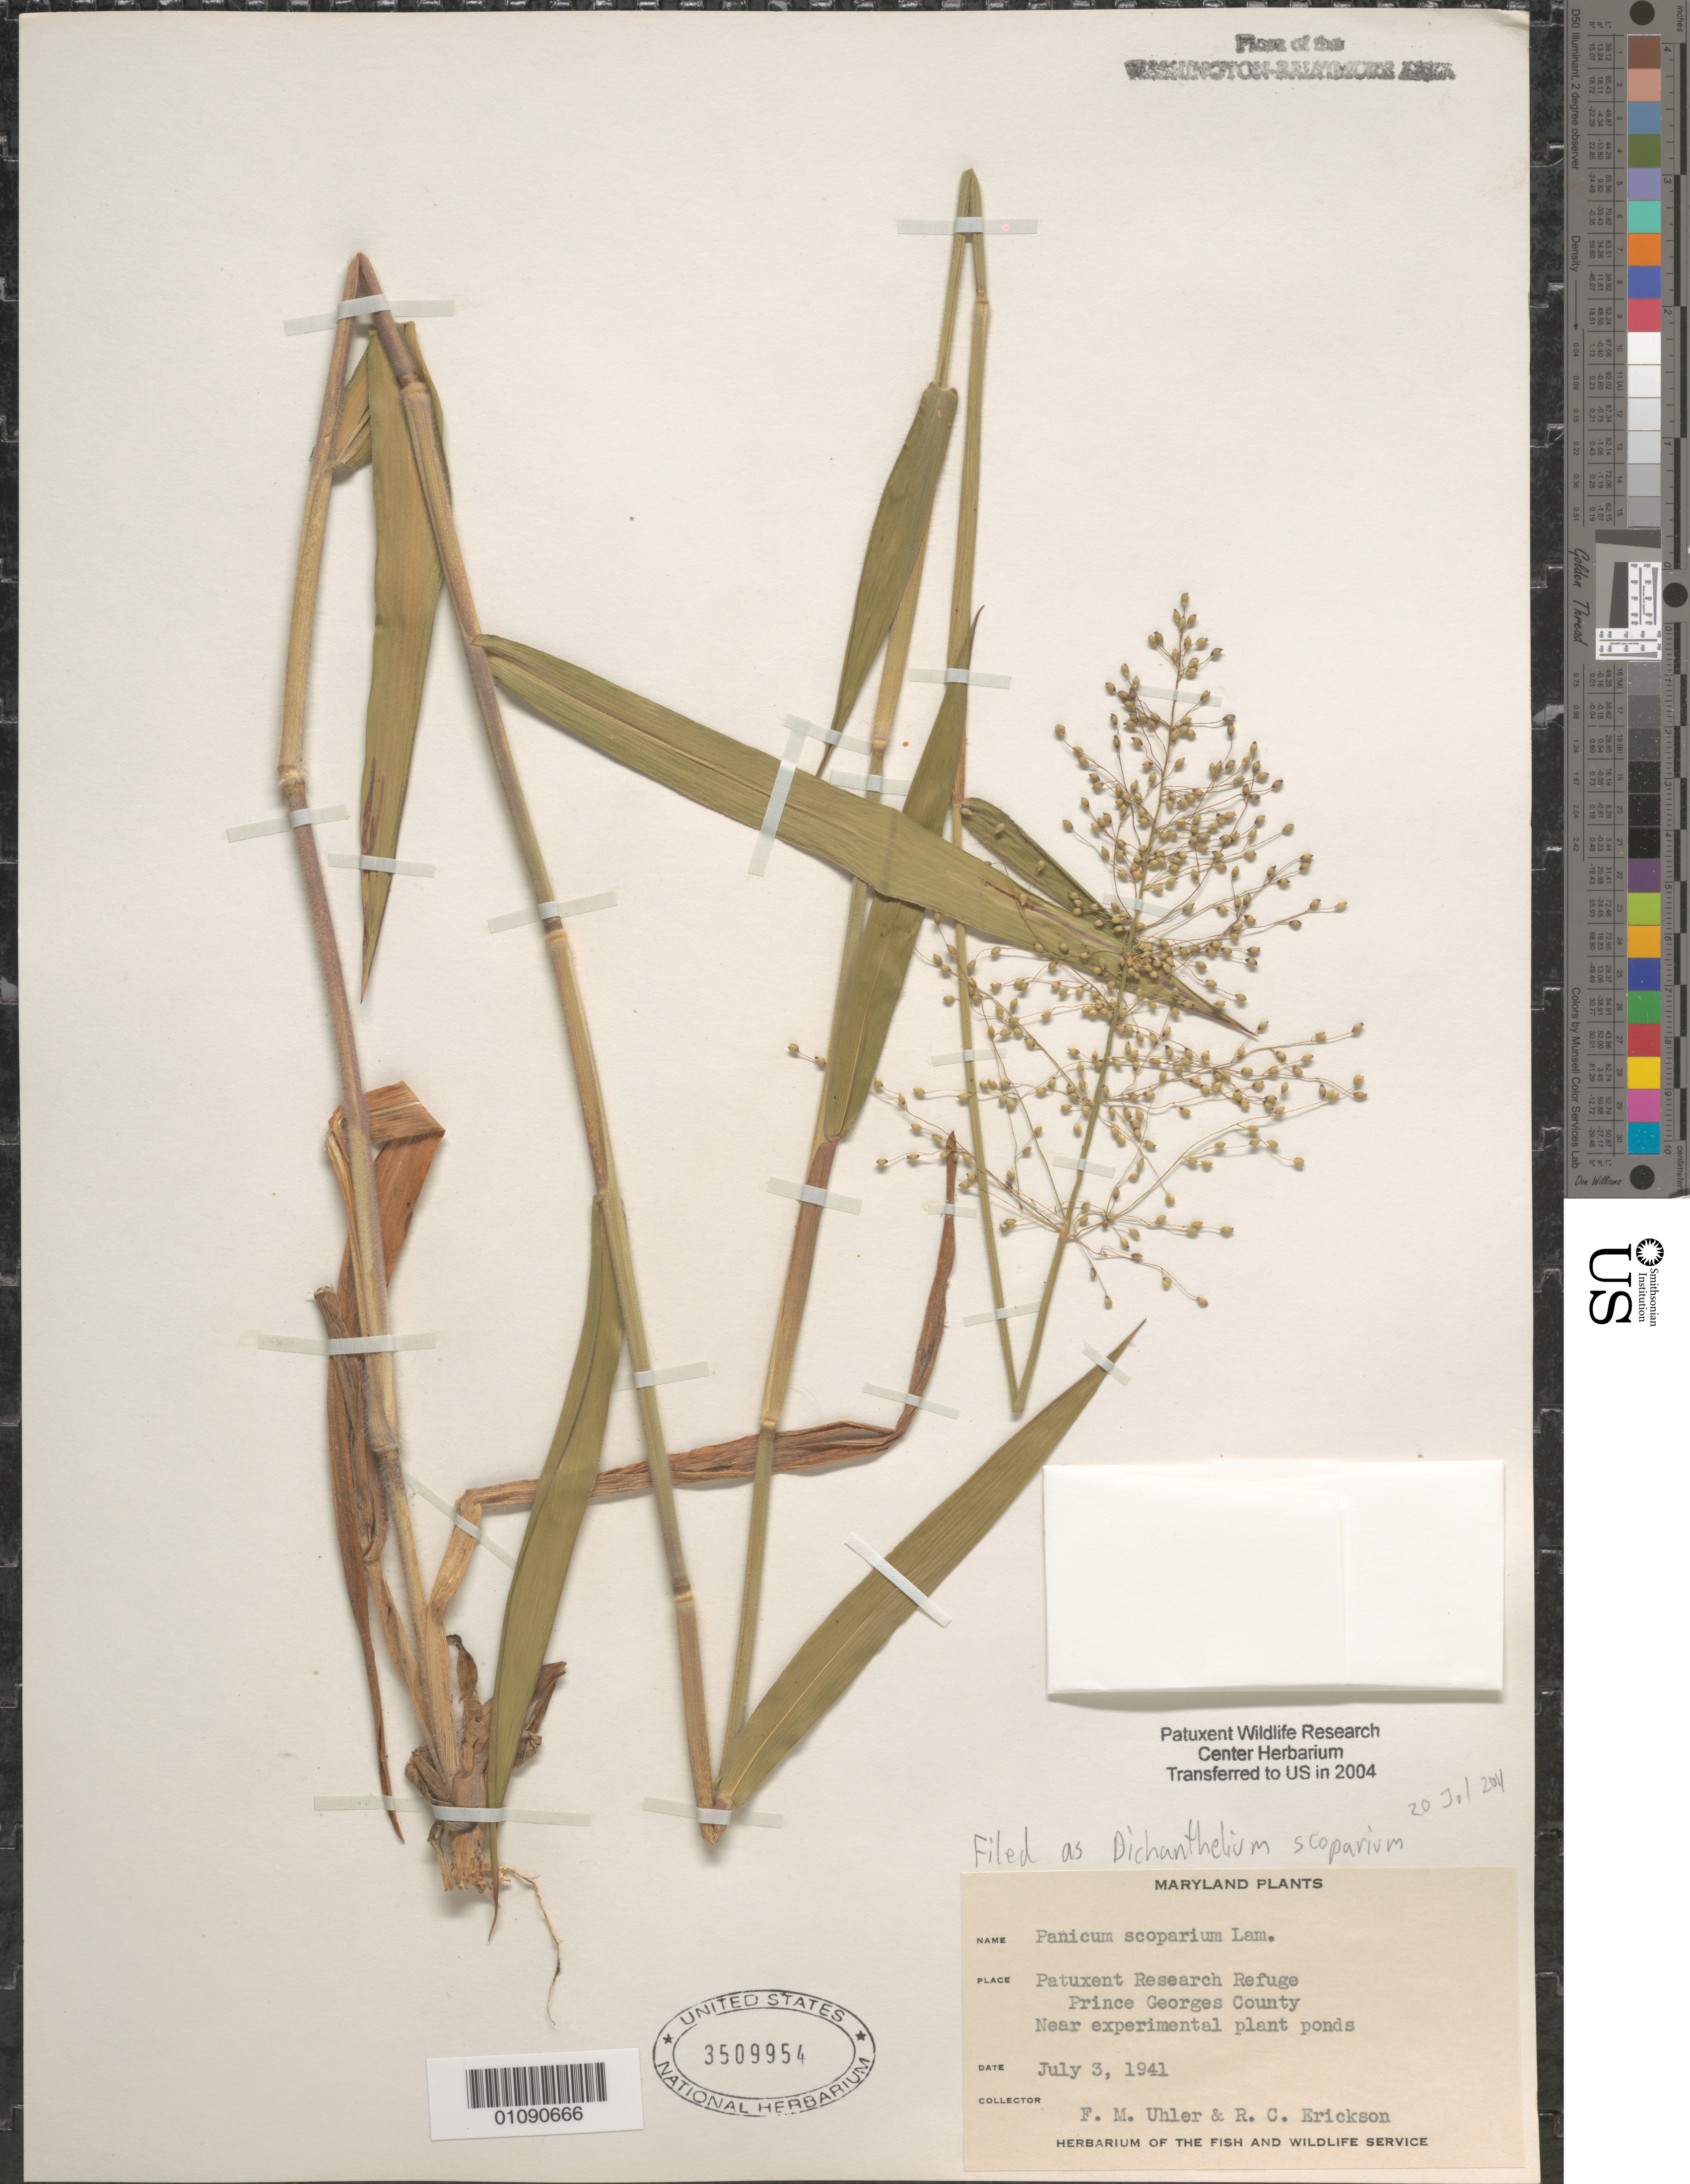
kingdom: Plantae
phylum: Tracheophyta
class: Liliopsida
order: Poales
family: Poaceae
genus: Dichanthelium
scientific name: Dichanthelium scoparium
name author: (Lam.) Gould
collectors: F. M. Uhler & R. Erickson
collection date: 1941-07-03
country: United States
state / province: Maryland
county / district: Prince George's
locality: Patuxent Wildlife Refuge, near experimental plant ponds.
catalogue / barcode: US 3509954